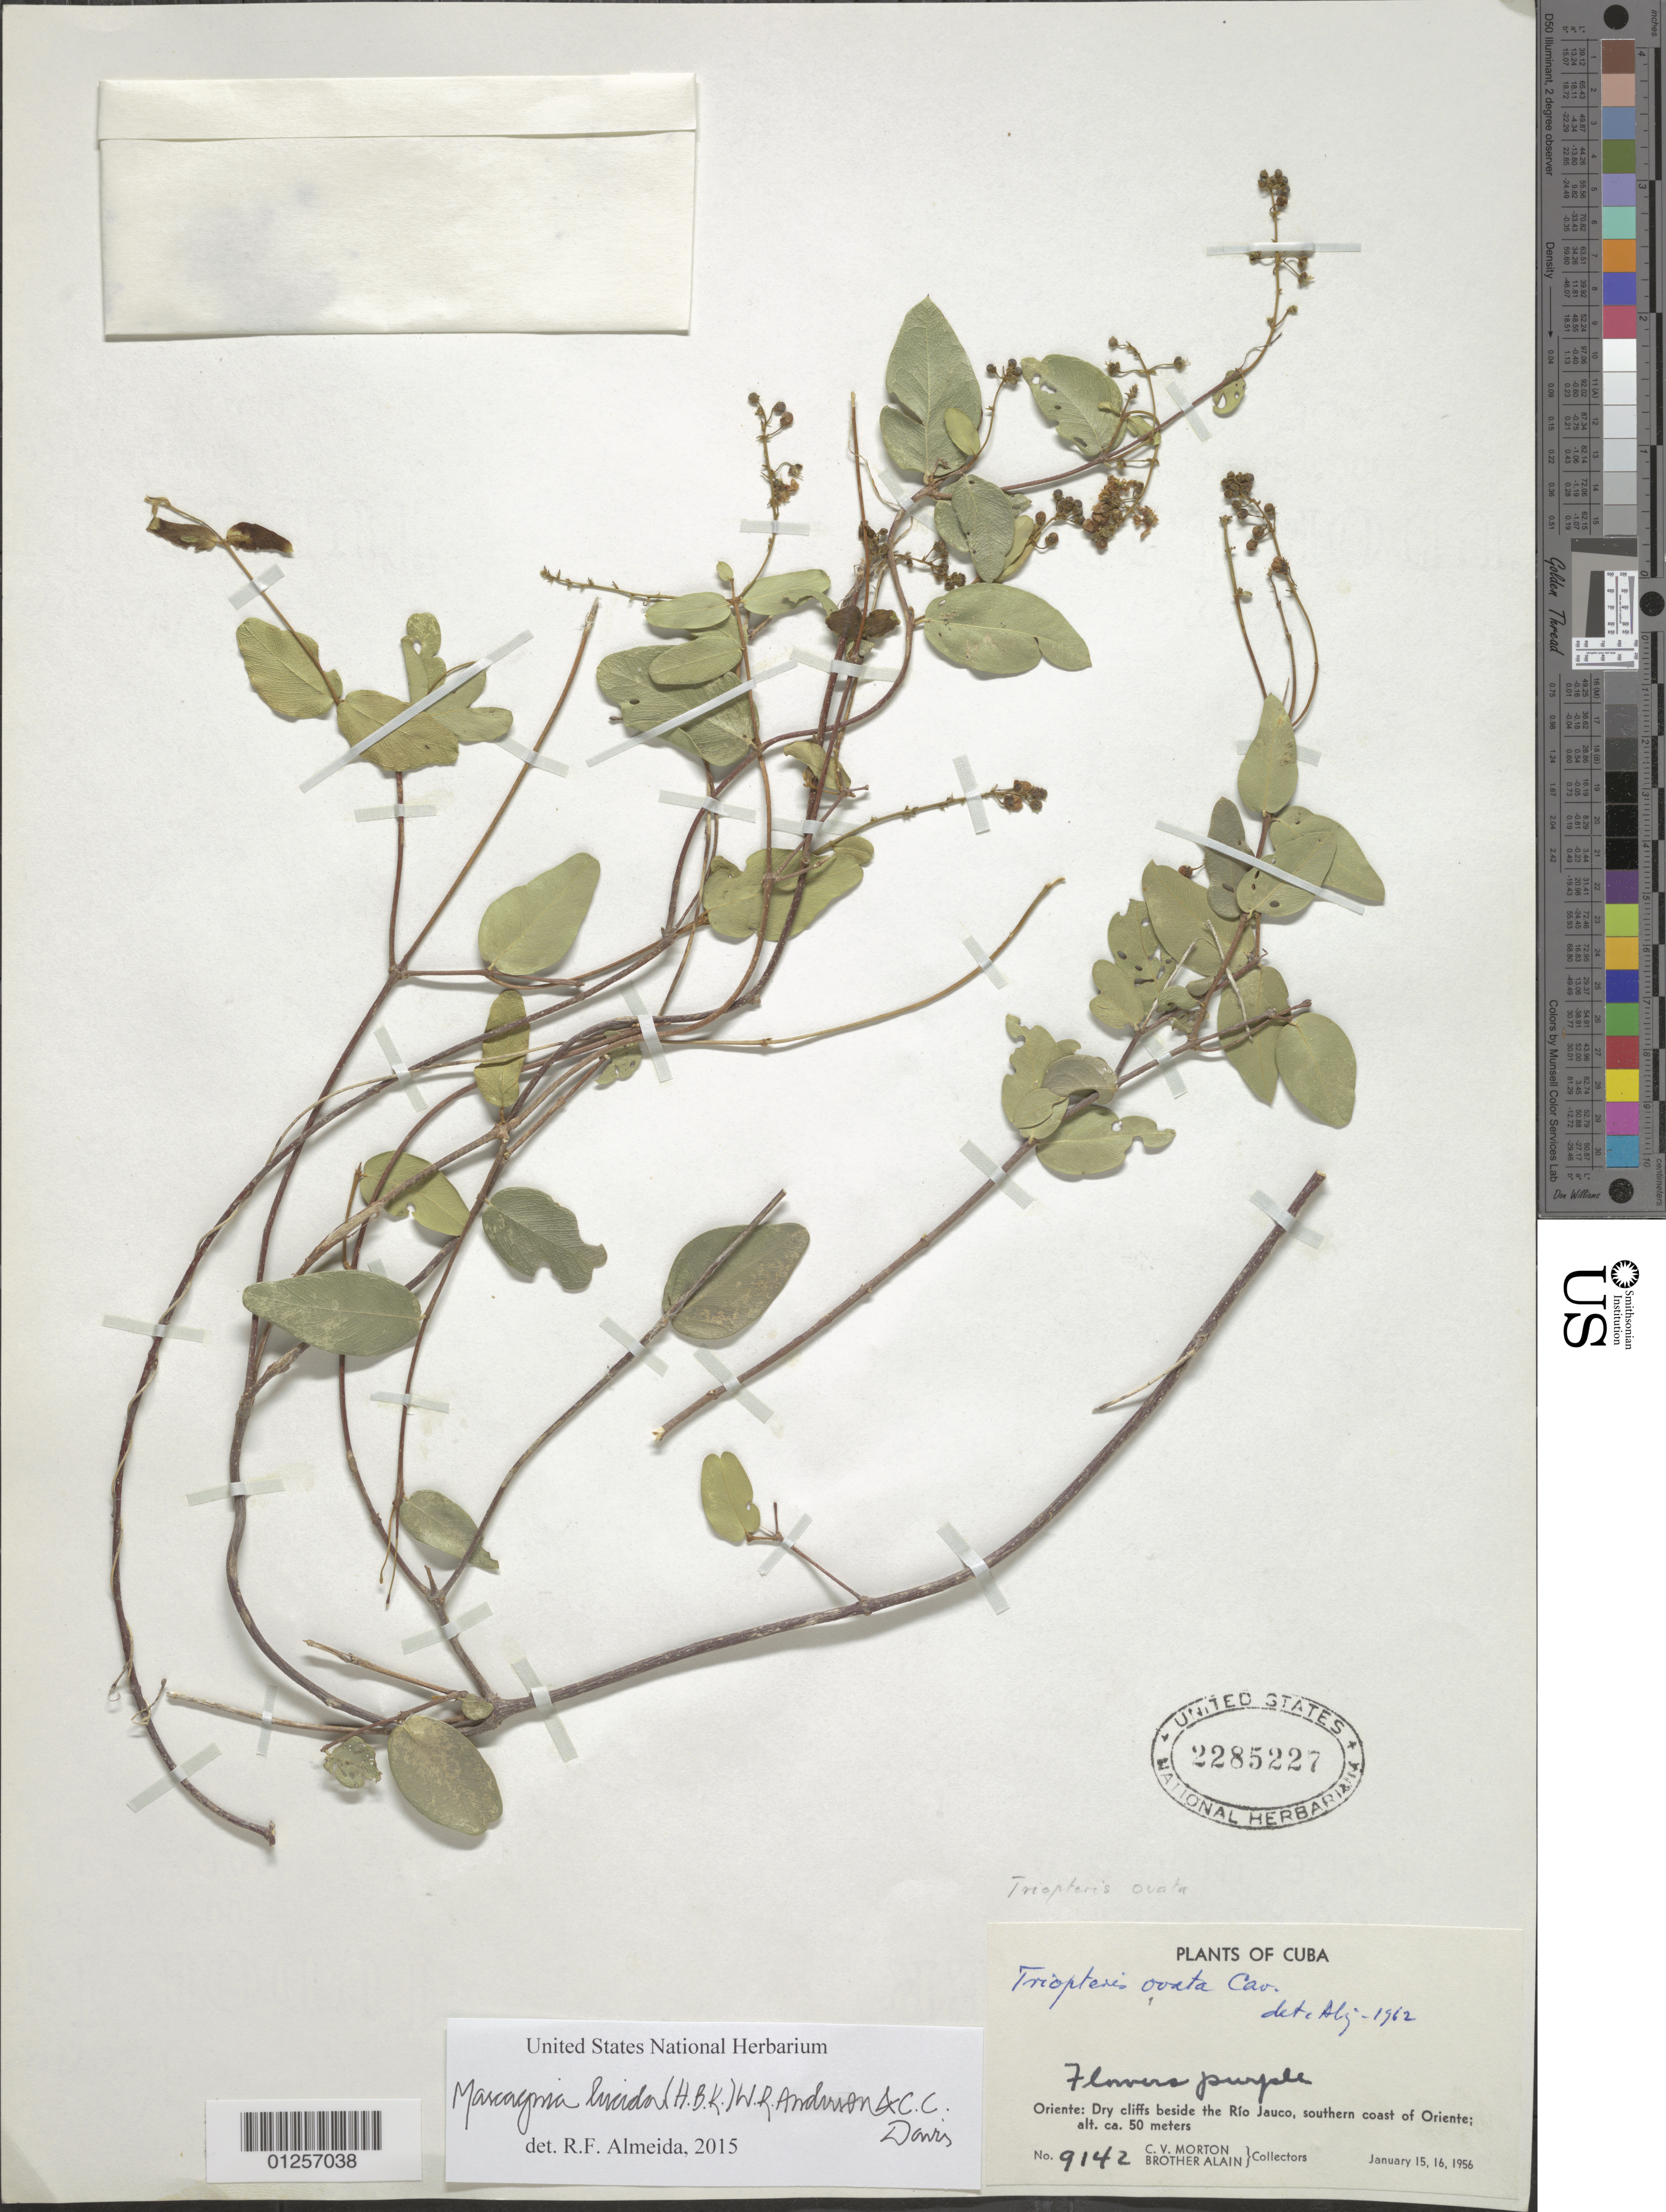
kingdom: Plantae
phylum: Tracheophyta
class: Magnoliopsida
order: Malpighiales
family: Malpighiaceae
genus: Mascagnia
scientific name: Mascagnia lucida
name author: (Kunth) W.R. Anderson & C. Davis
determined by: De Almeida, R. F., (HUEFS), Universidade Estadual de Feira de Santana (BRAZIL)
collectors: C. V. Morton & A. H. Liogier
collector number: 9142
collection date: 1956-01-15/1956-01-16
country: Cuba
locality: Oriente, cliffs beside Rio Jauco, southern coast of Oriente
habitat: Dry cliffs.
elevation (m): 50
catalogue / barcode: US 2285227